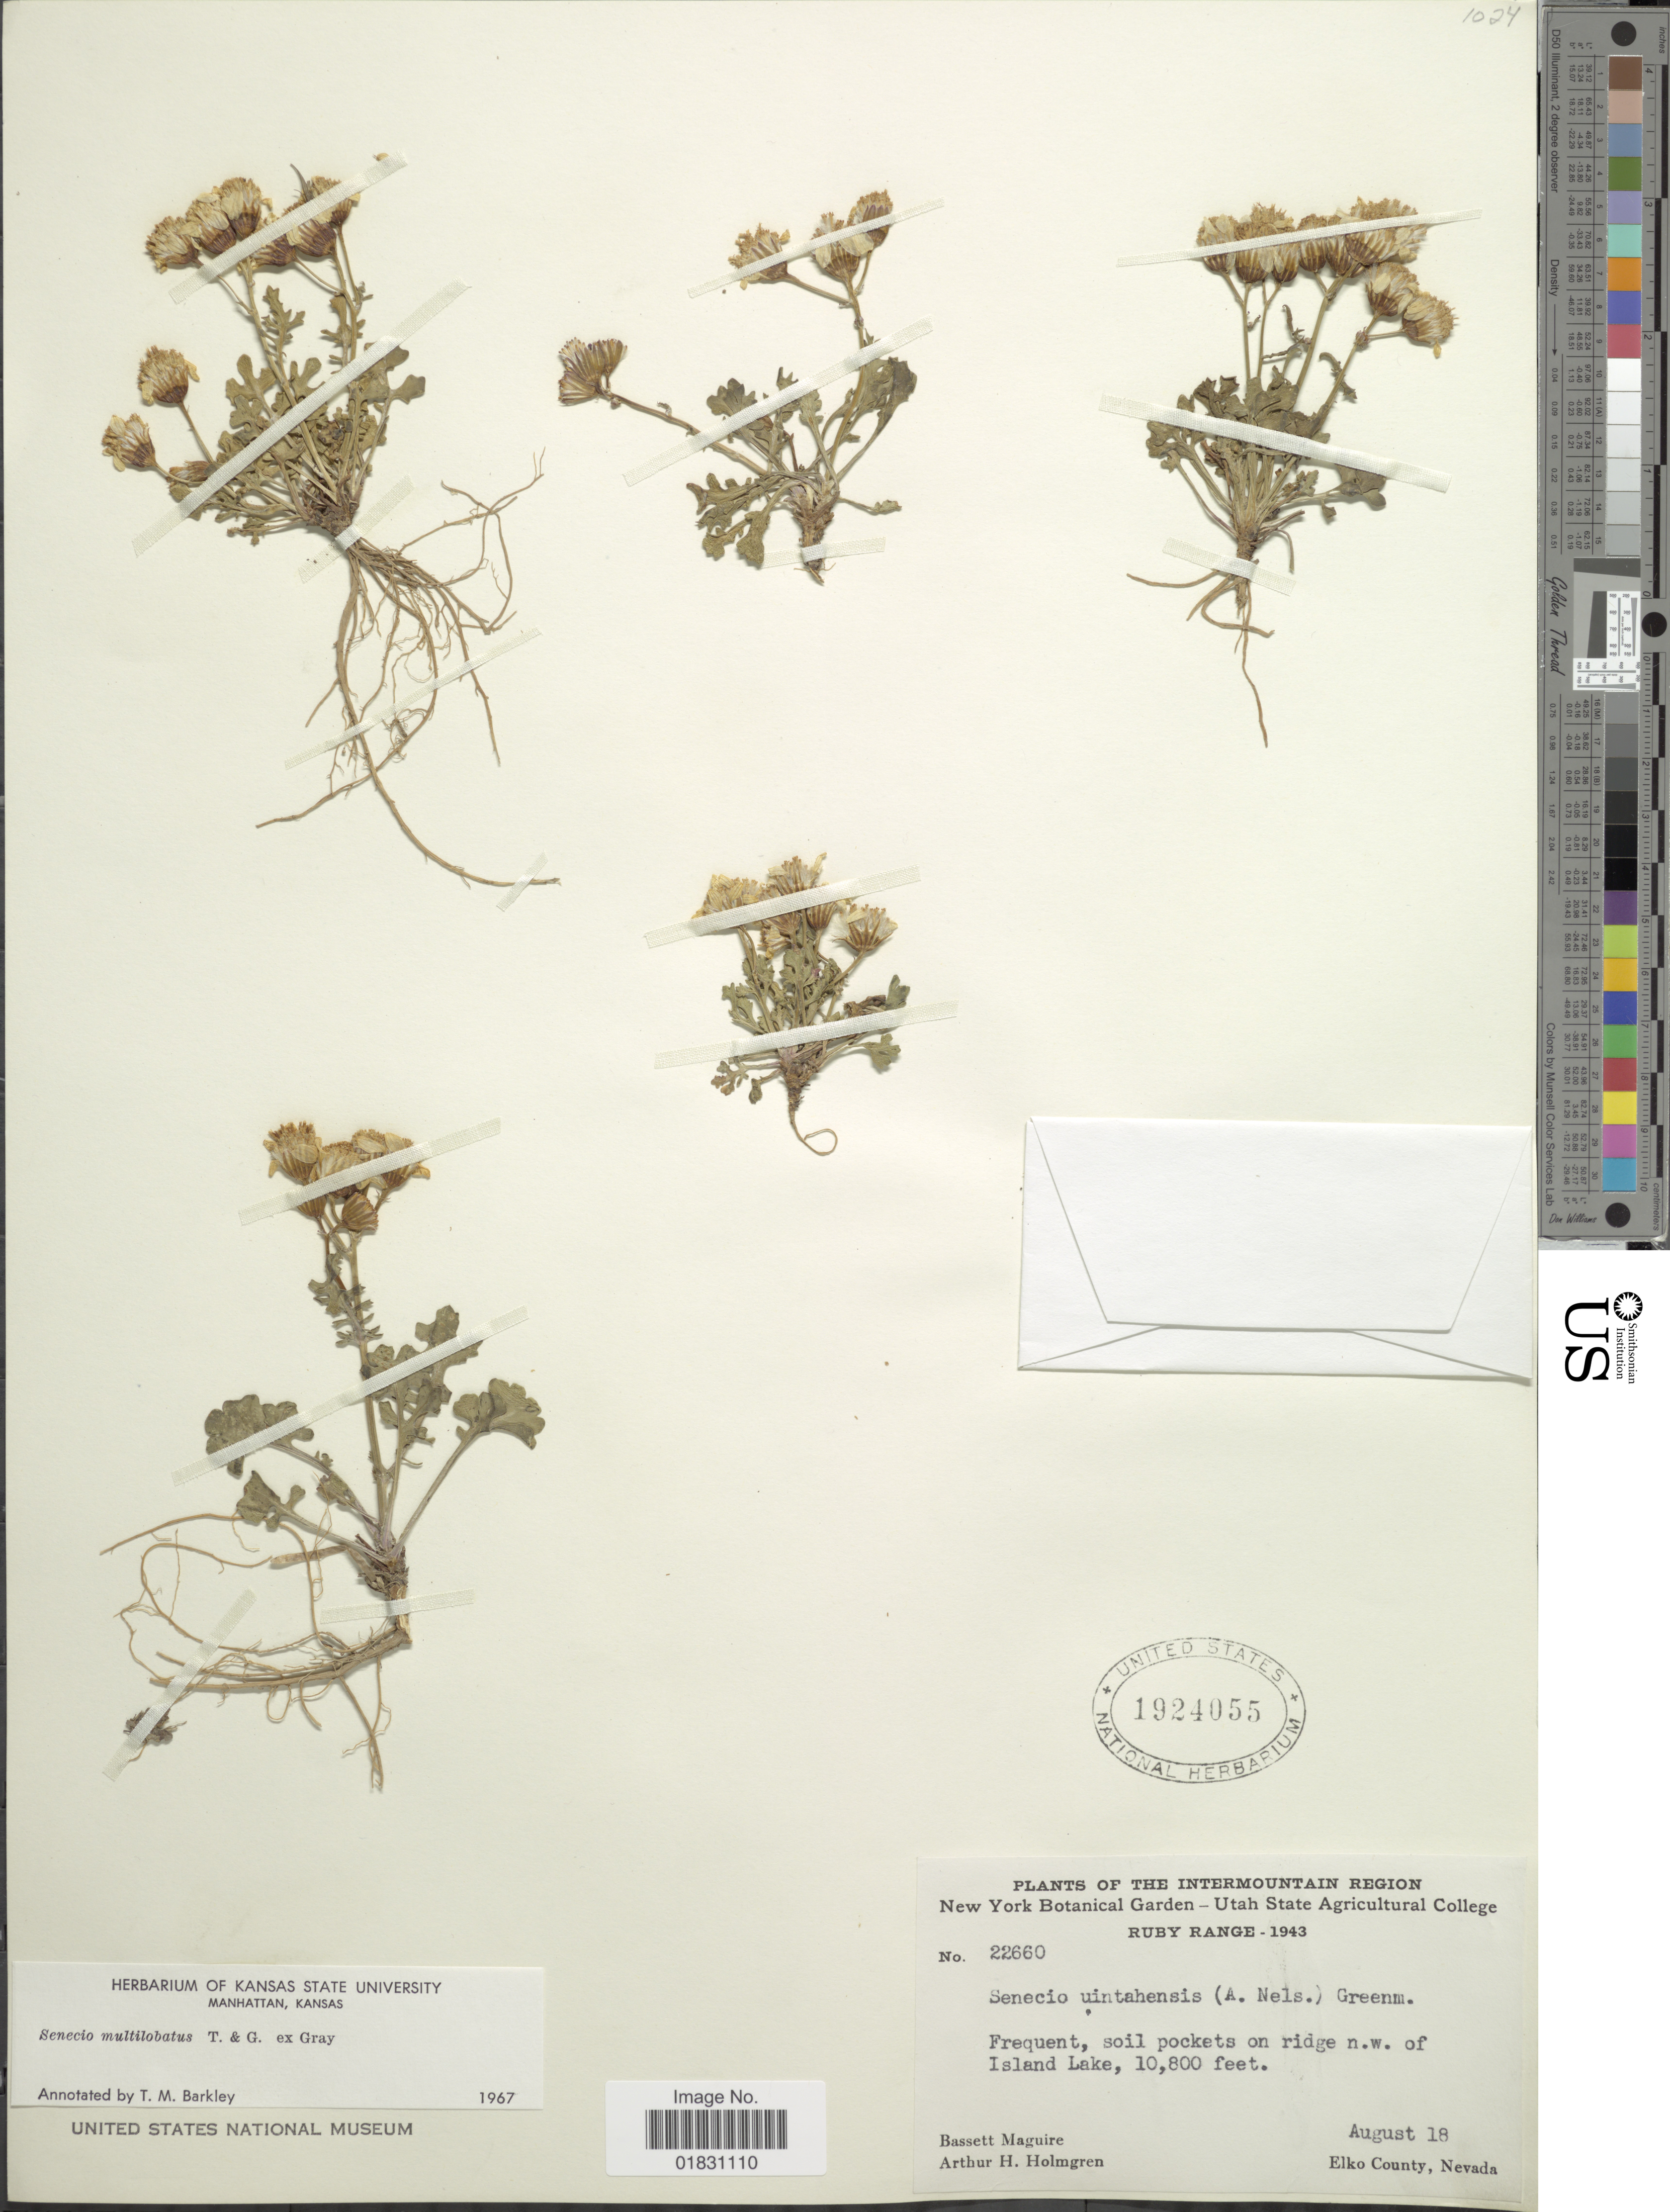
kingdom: Plantae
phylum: Tracheophyta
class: Magnoliopsida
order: Asterales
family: Asteraceae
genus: Packera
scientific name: Packera multilobata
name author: (Torr. & A. Gray) W.A. Weber & Á. Löve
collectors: B. Maguire & A. H. Holmgren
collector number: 22660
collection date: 1943-08-18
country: United States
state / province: Nevada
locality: The Intermountain Region, Ruby Range, Soil pockets on ridge n.w. of Island Lake, Elko County, Nevada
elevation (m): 3292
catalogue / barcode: US 1924055